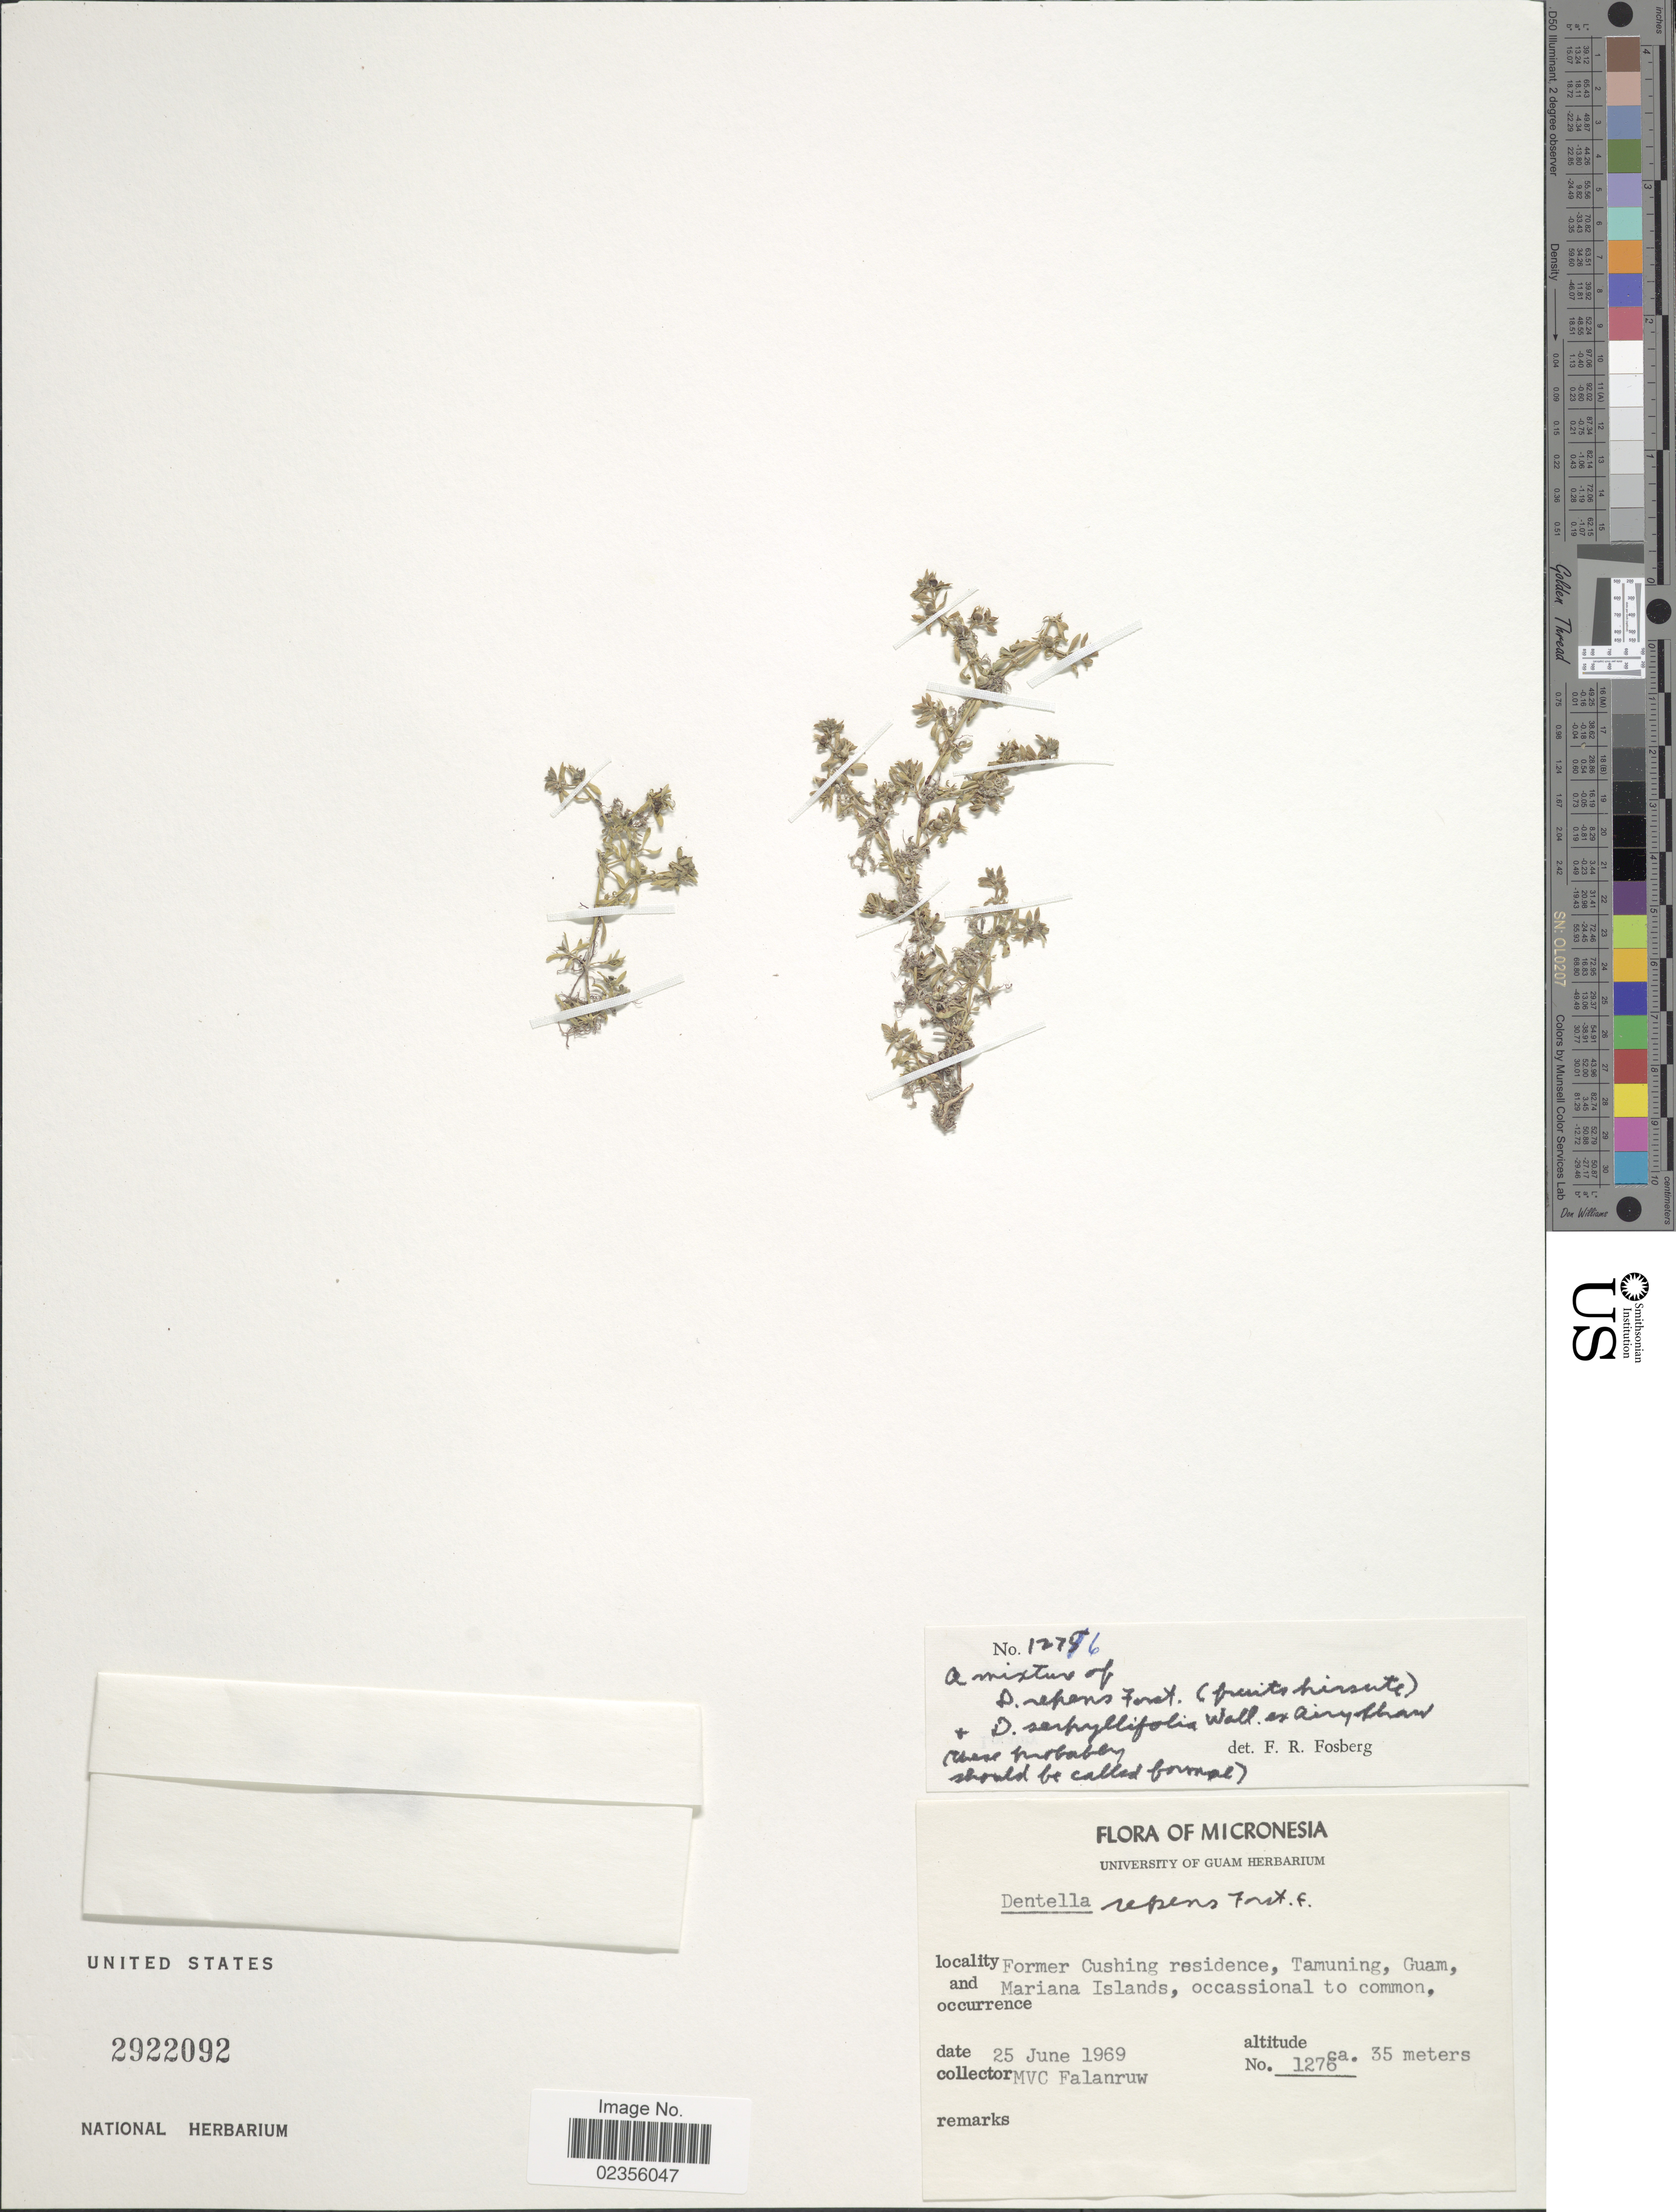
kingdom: Plantae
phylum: Tracheophyta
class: Magnoliopsida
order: Gentianales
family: Rubiaceae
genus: Dentella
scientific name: Dentella repens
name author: J.R. Forst. & G. Forst.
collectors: M. V. Falanruw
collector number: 1276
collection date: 1969-06-25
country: Guam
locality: Micronesia. Former Cushing residence, Tamuning, Guam and Mariana Islands, occasional to common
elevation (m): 35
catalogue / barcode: US 2922092